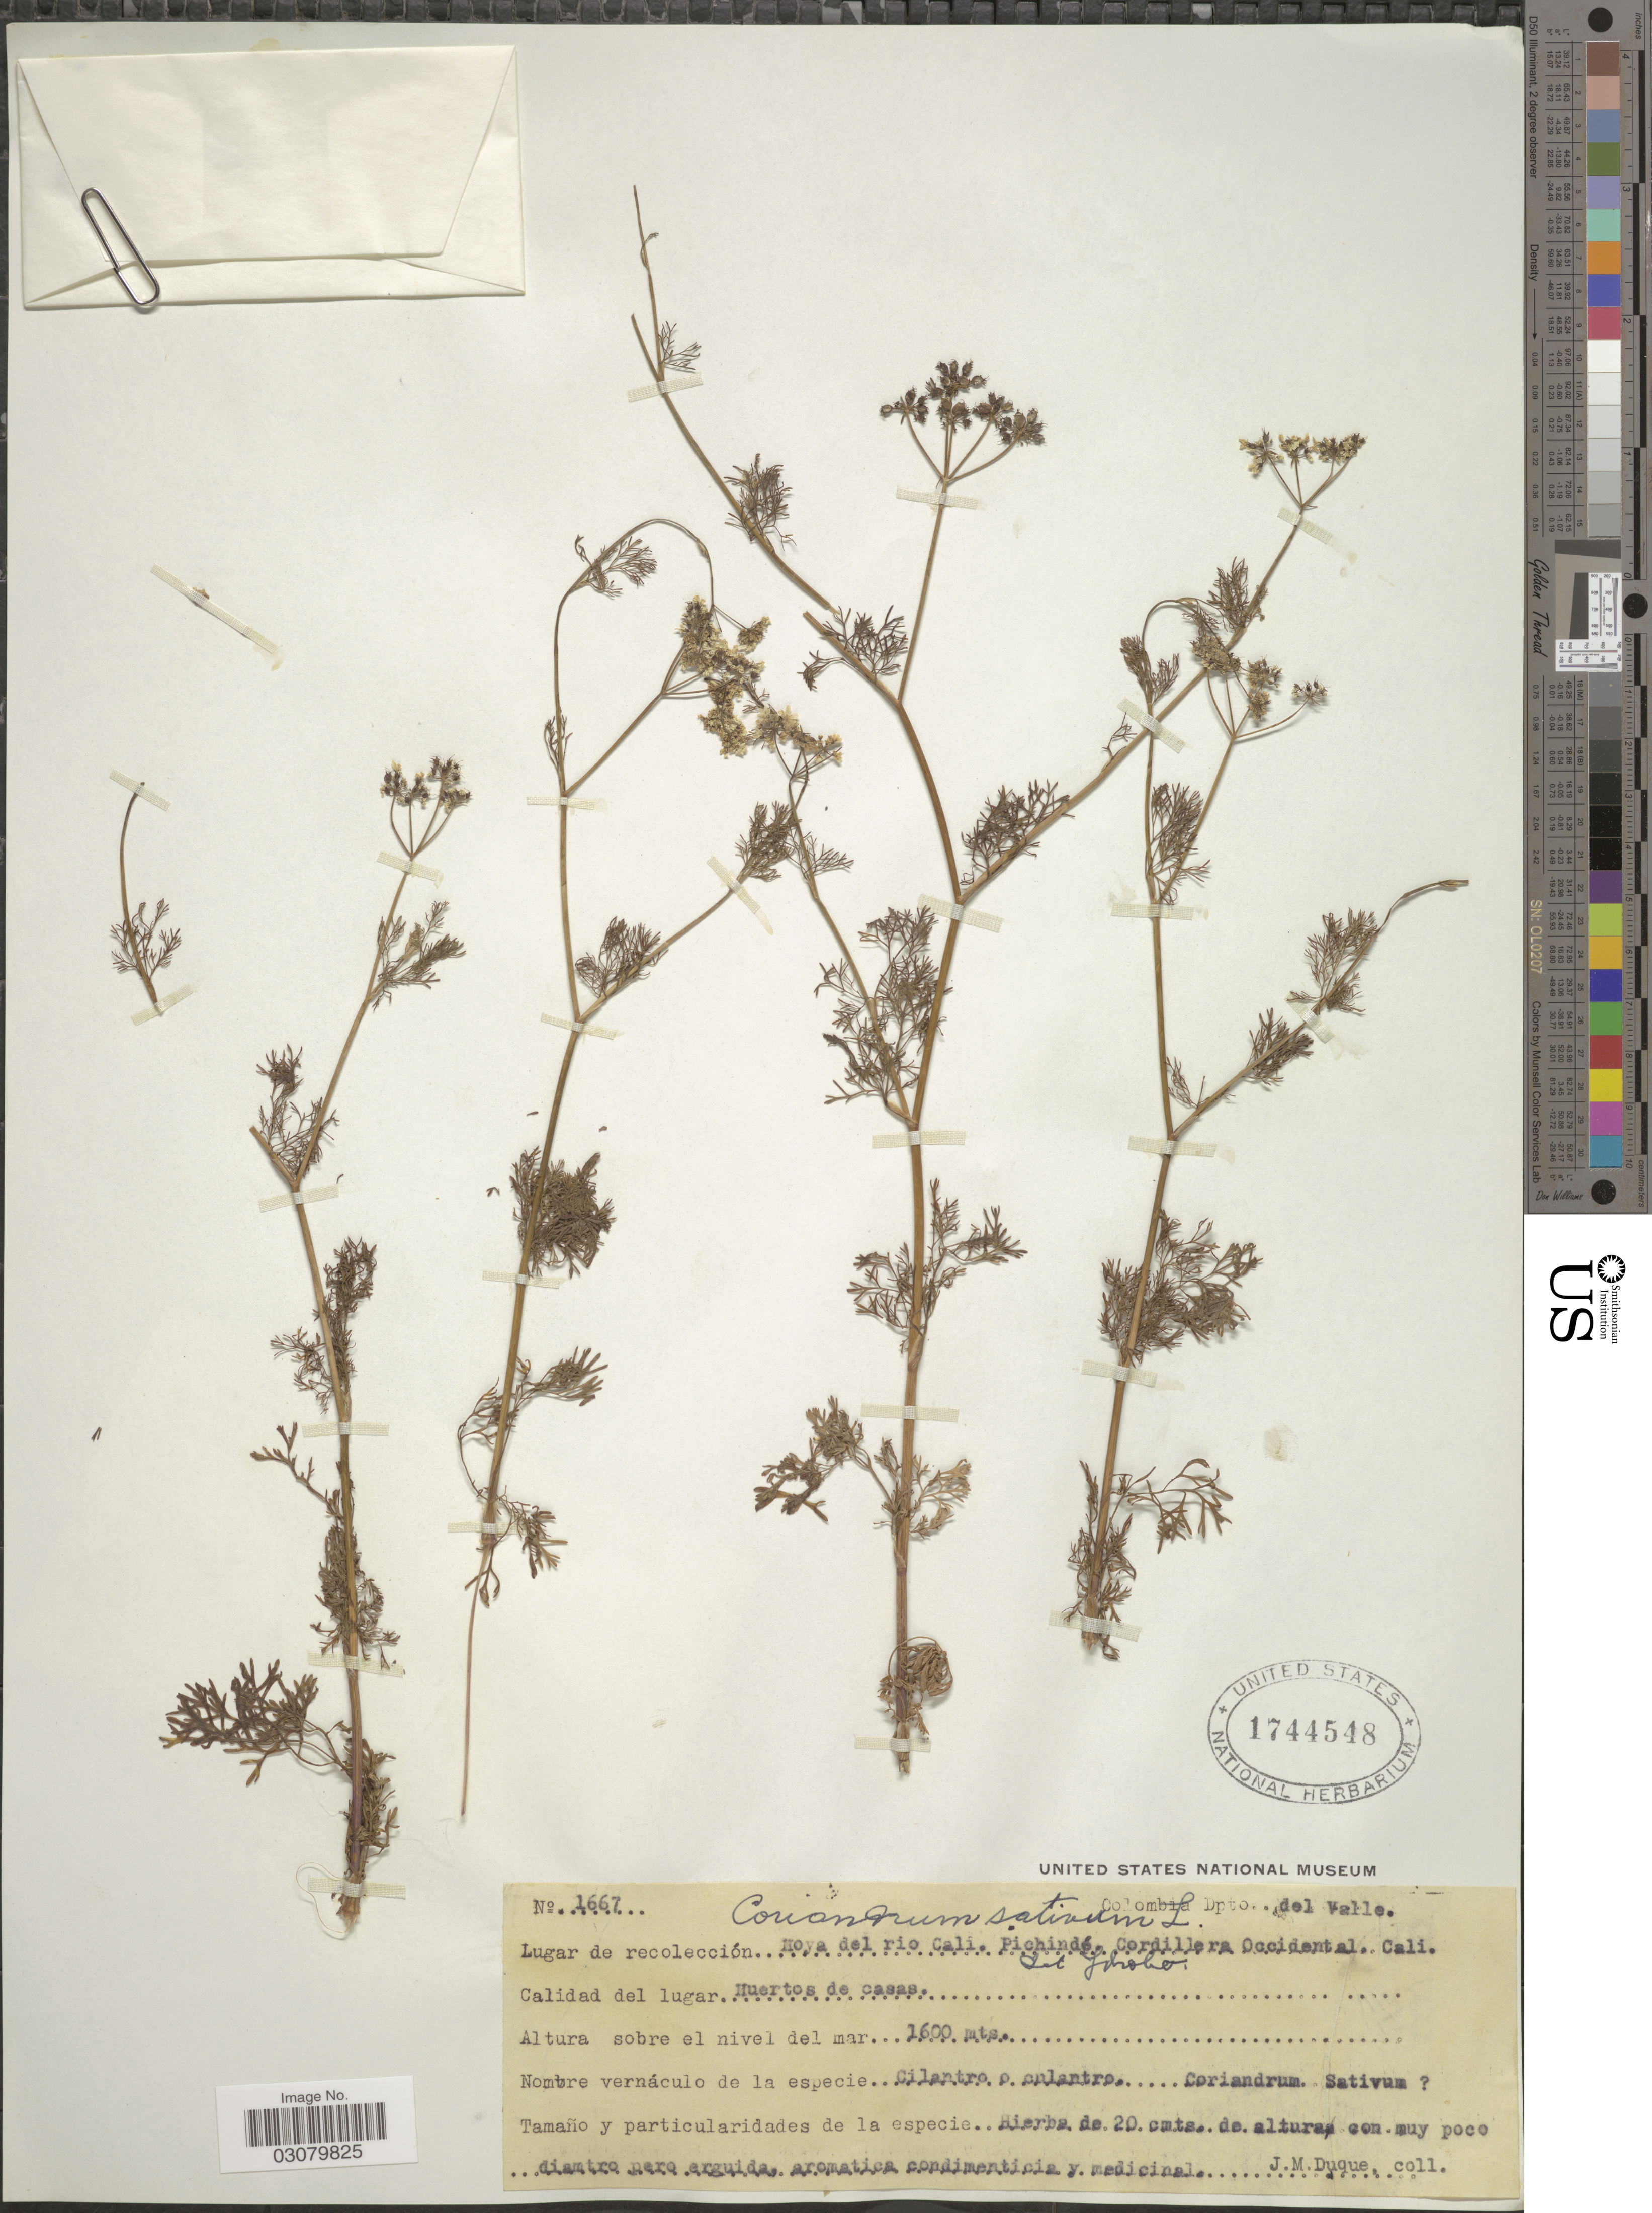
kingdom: Plantae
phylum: Tracheophyta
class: Magnoliopsida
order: Apiales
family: Apiaceae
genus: Coriandrum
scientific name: Coriandrum sativum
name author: L.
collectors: J. Duque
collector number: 1667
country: Colombia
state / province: Valle del Cauca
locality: Dpto. del Valle. Hoya del rio Cali. Pichindé. Cordillera Occidental.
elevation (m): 1600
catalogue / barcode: US 1744548